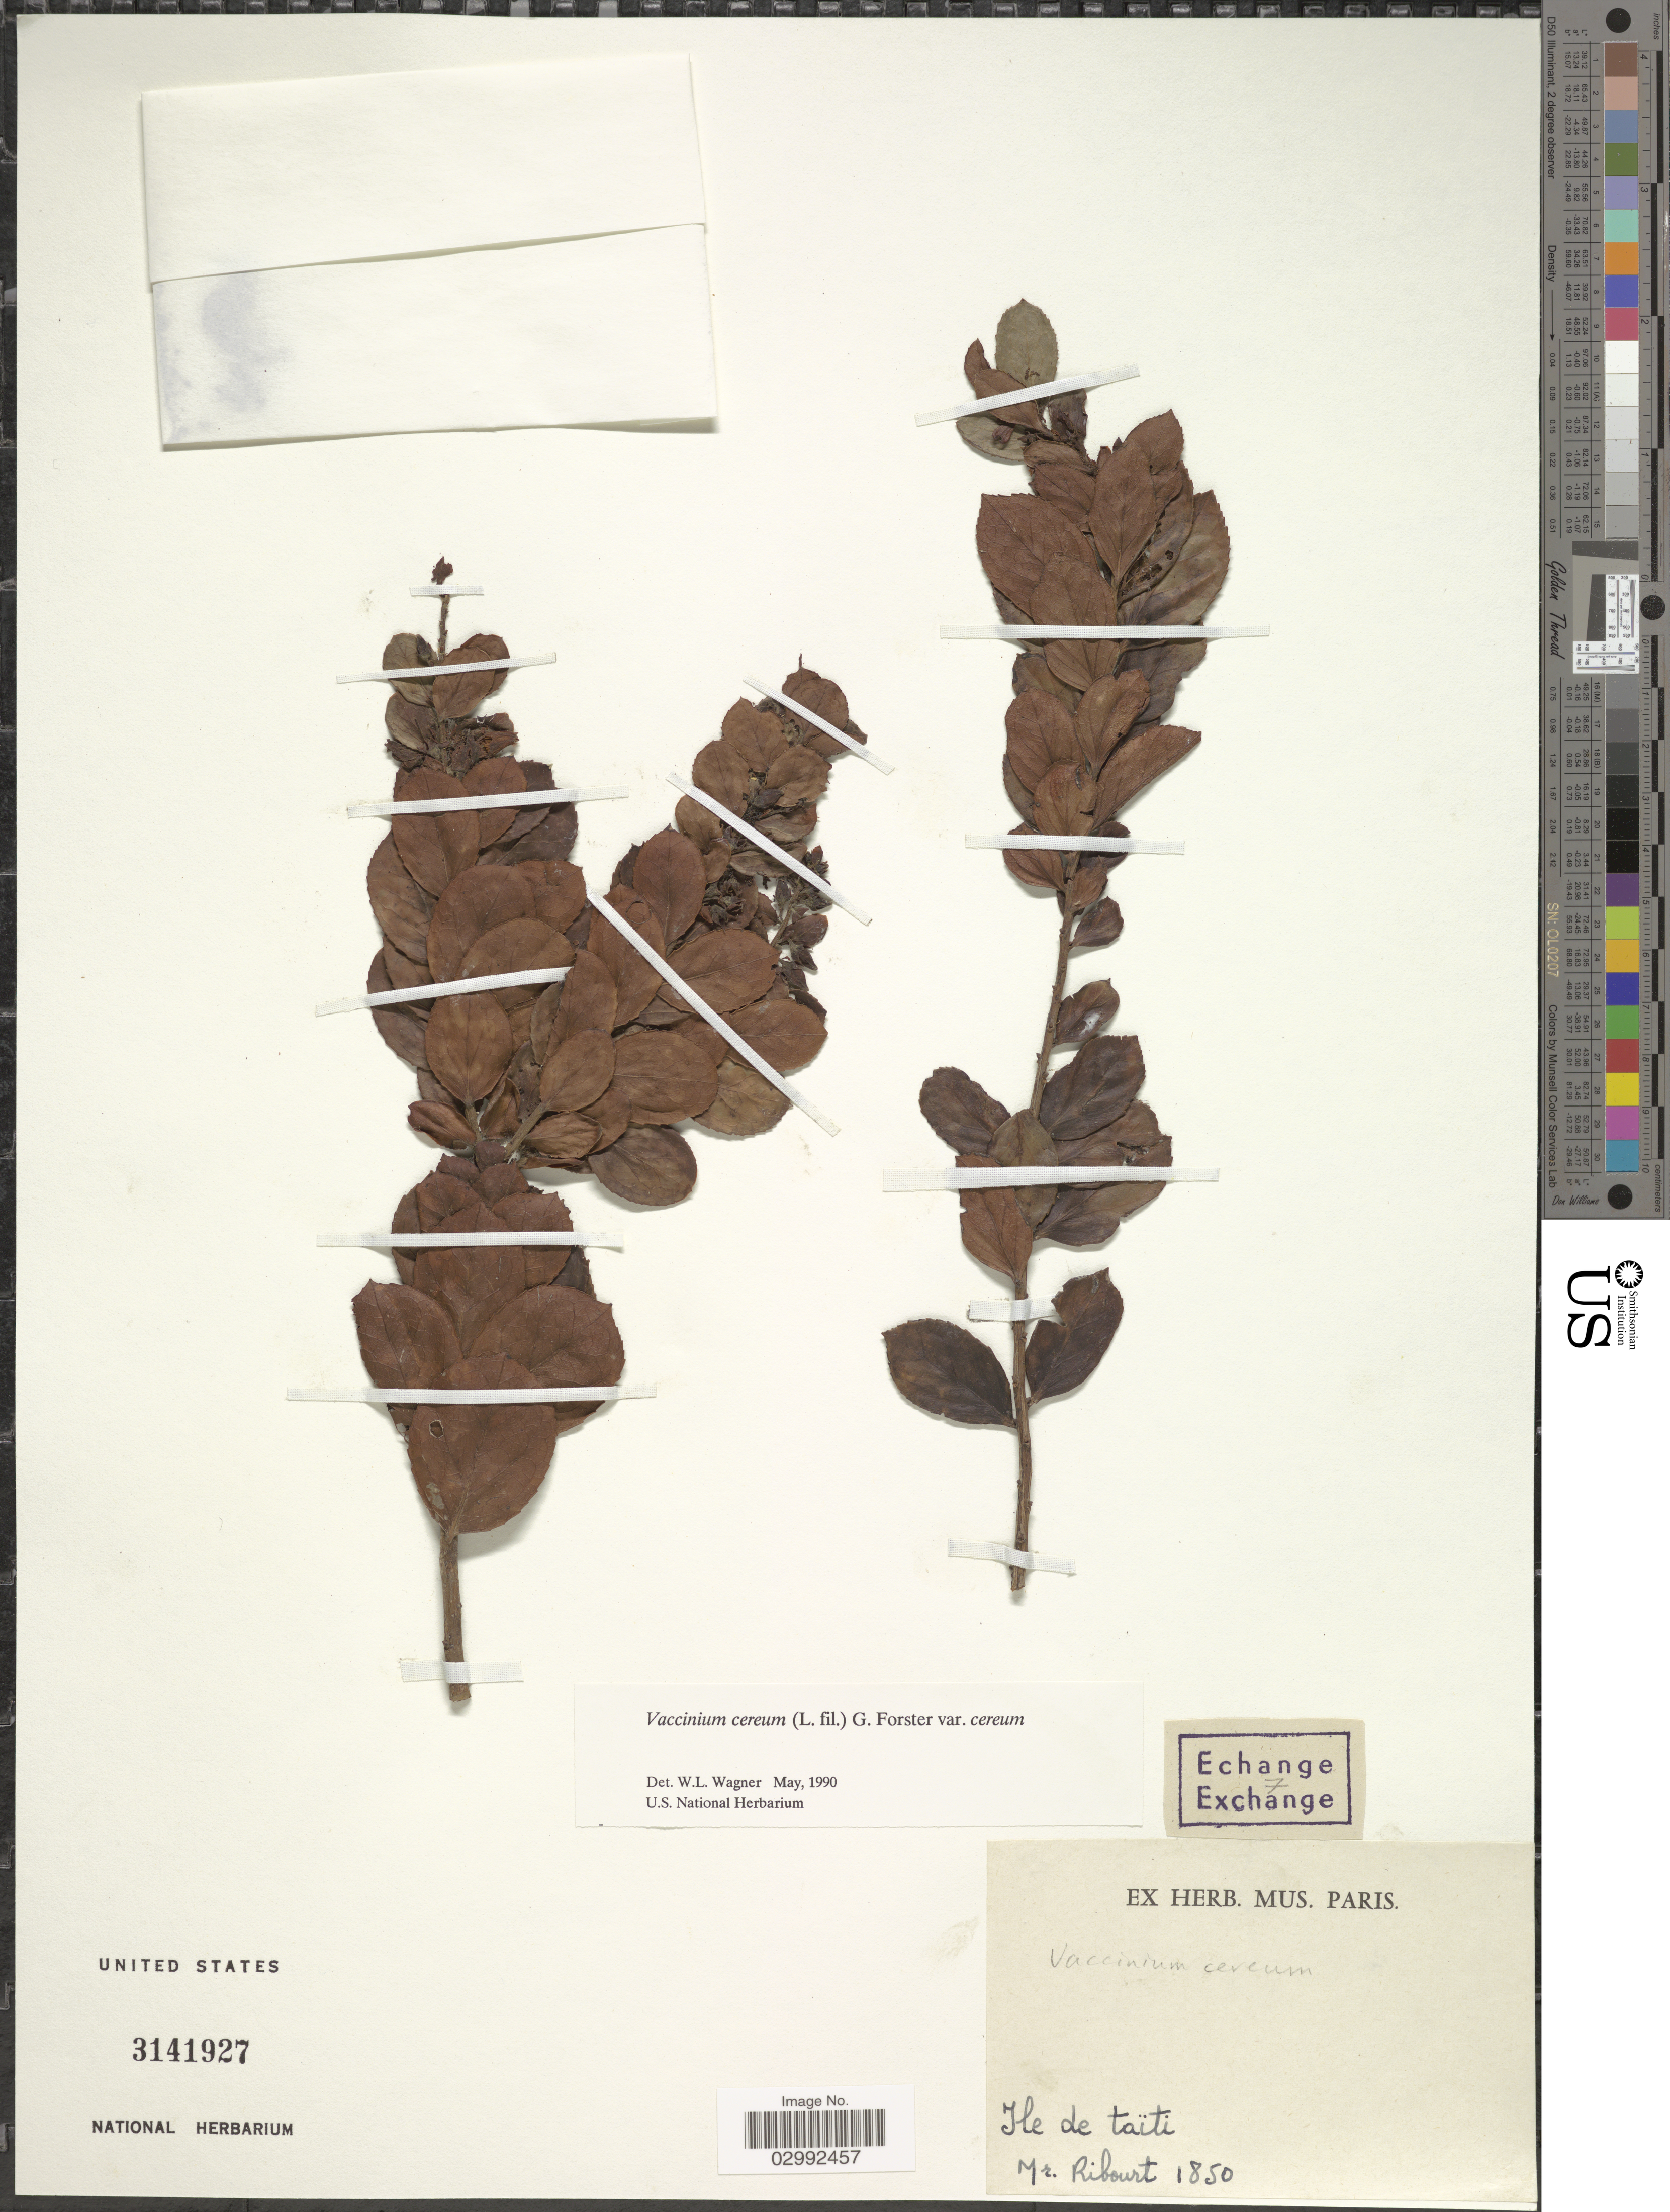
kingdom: Plantae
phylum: Tracheophyta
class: Magnoliopsida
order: Ericales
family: Ericaceae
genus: Vaccinium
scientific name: Vaccinium cereum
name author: (L. f.) G. Forst.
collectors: -. Ribourt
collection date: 1850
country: French Polynesia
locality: Ile de Taïti.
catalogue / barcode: US 3141927